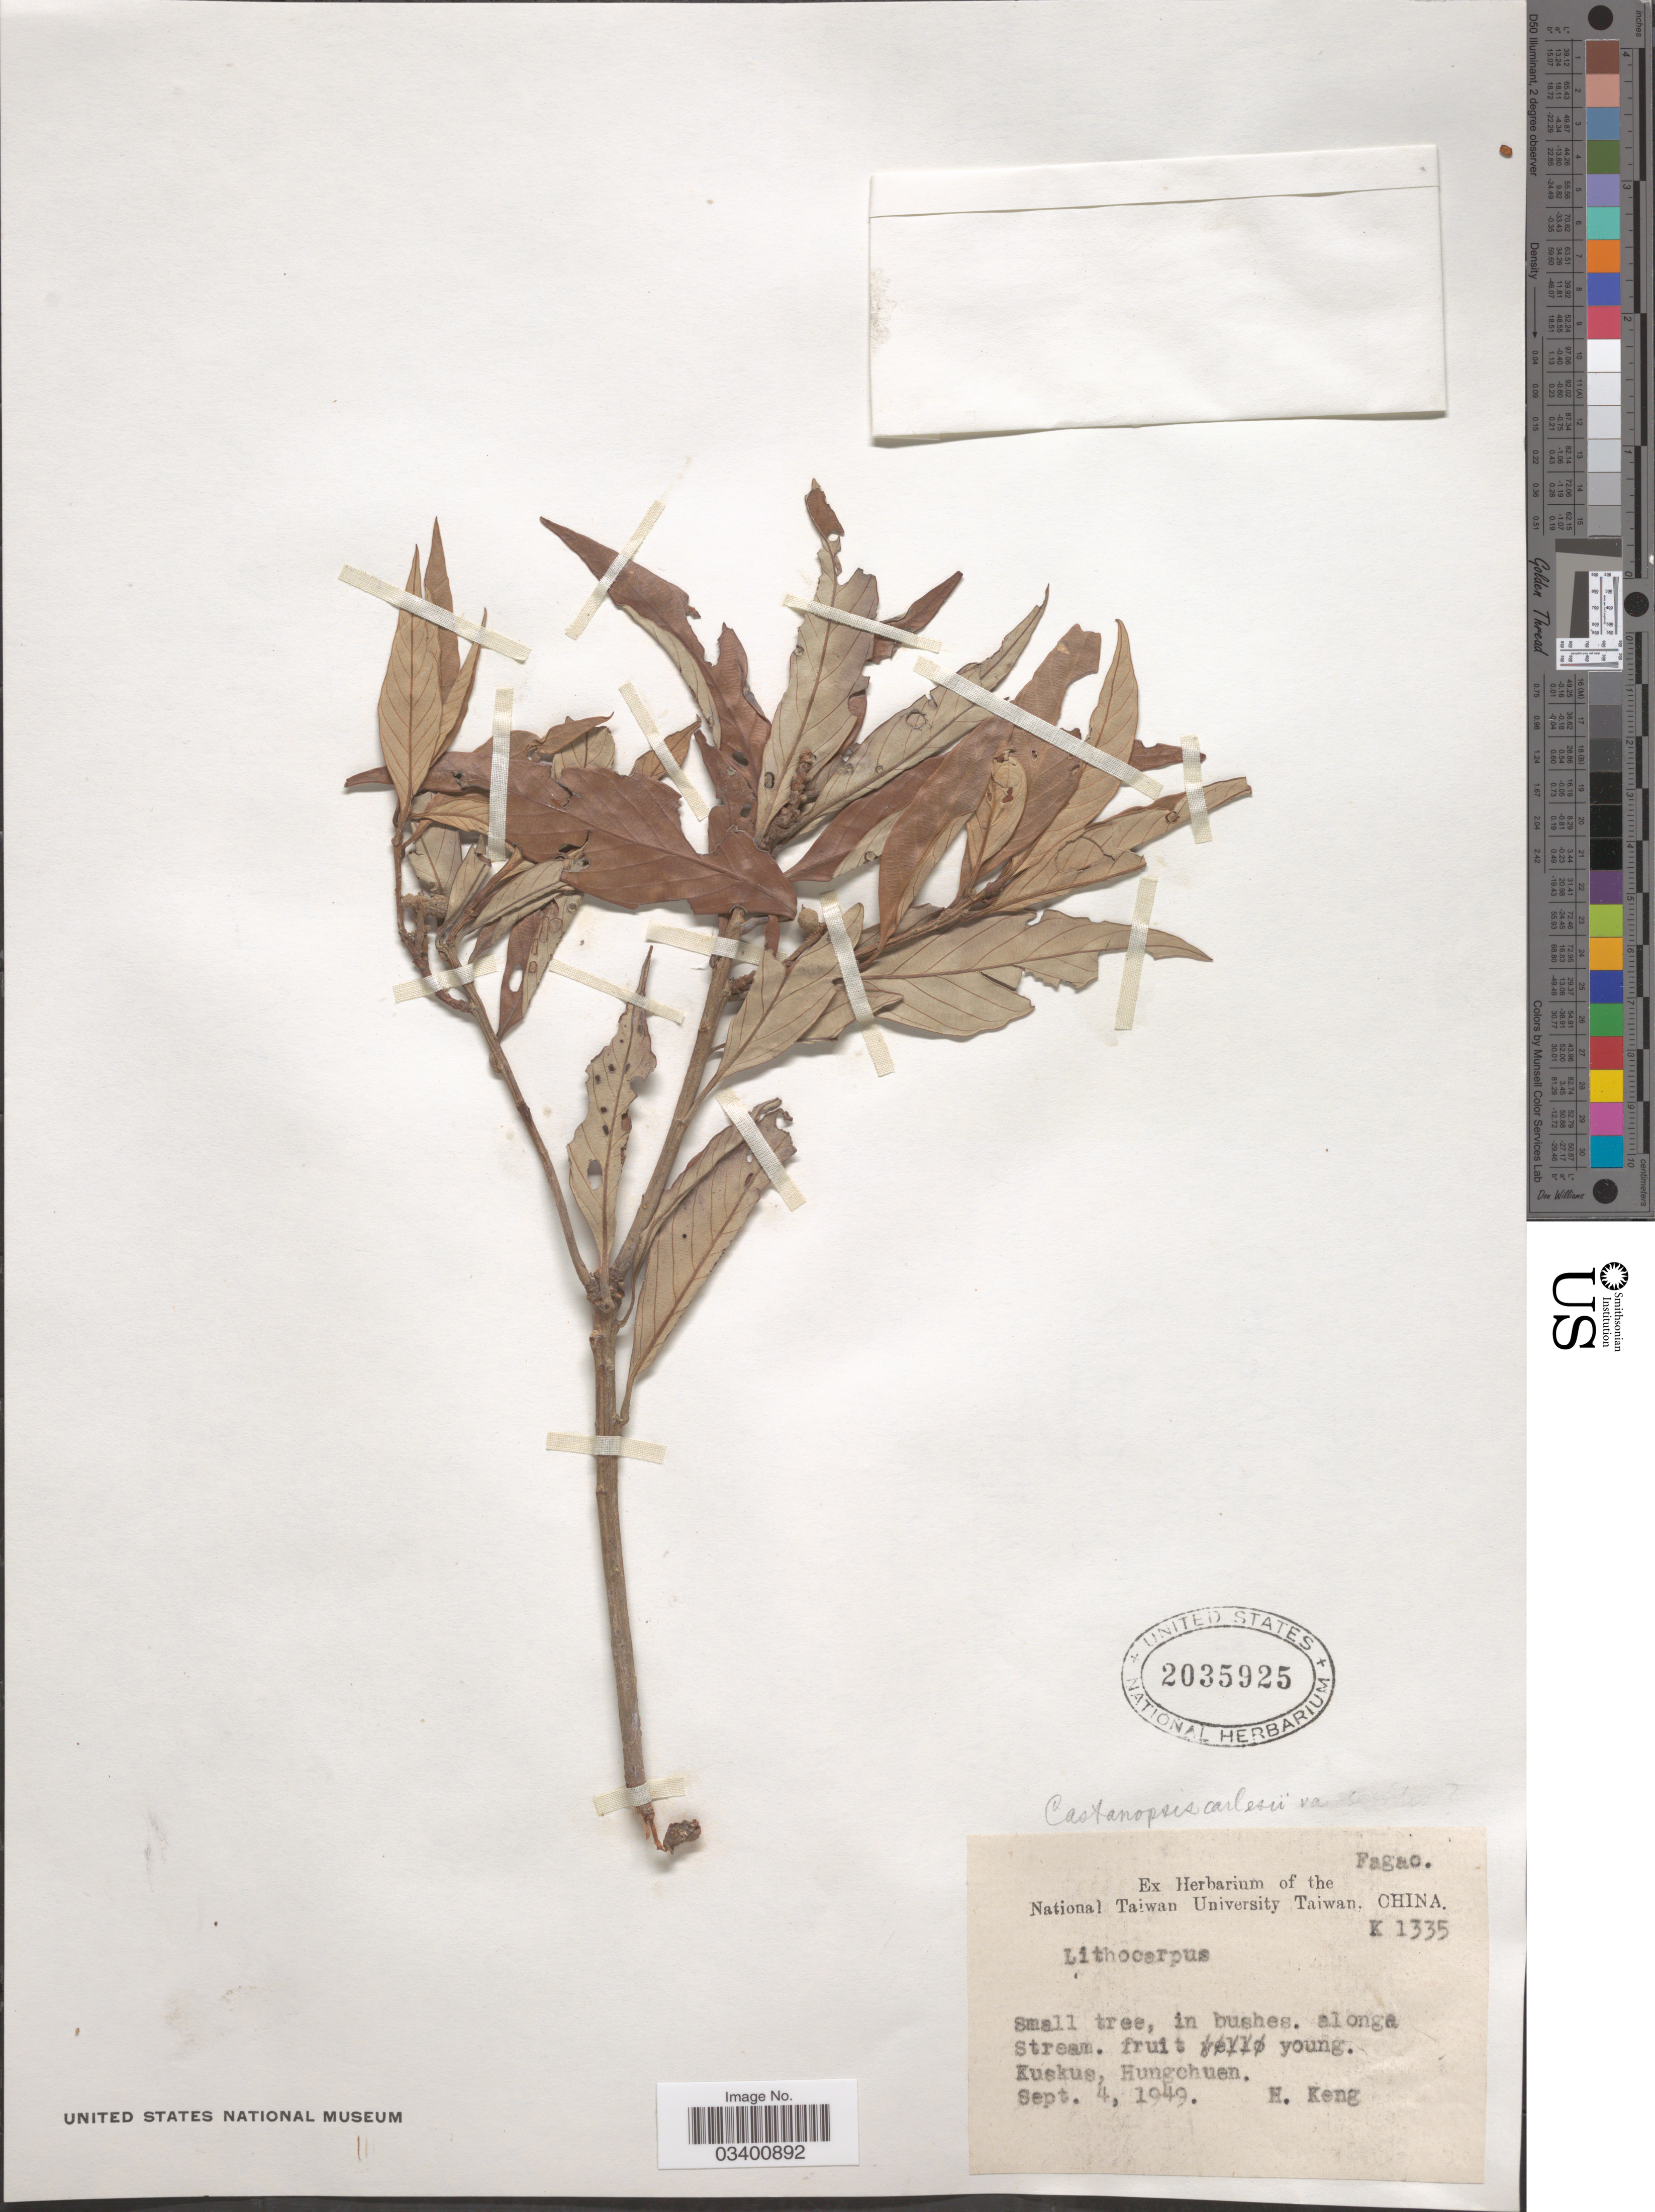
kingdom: Plantae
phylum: Tracheophyta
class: Magnoliopsida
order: Fagales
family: Fagaceae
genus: Castanopsis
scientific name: Castanopsis carlesii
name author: (Hemsl.) Hayata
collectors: H. Keng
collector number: K1335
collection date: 1949-09-04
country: China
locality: Kuskus, Hungchuen.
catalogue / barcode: US 2035925